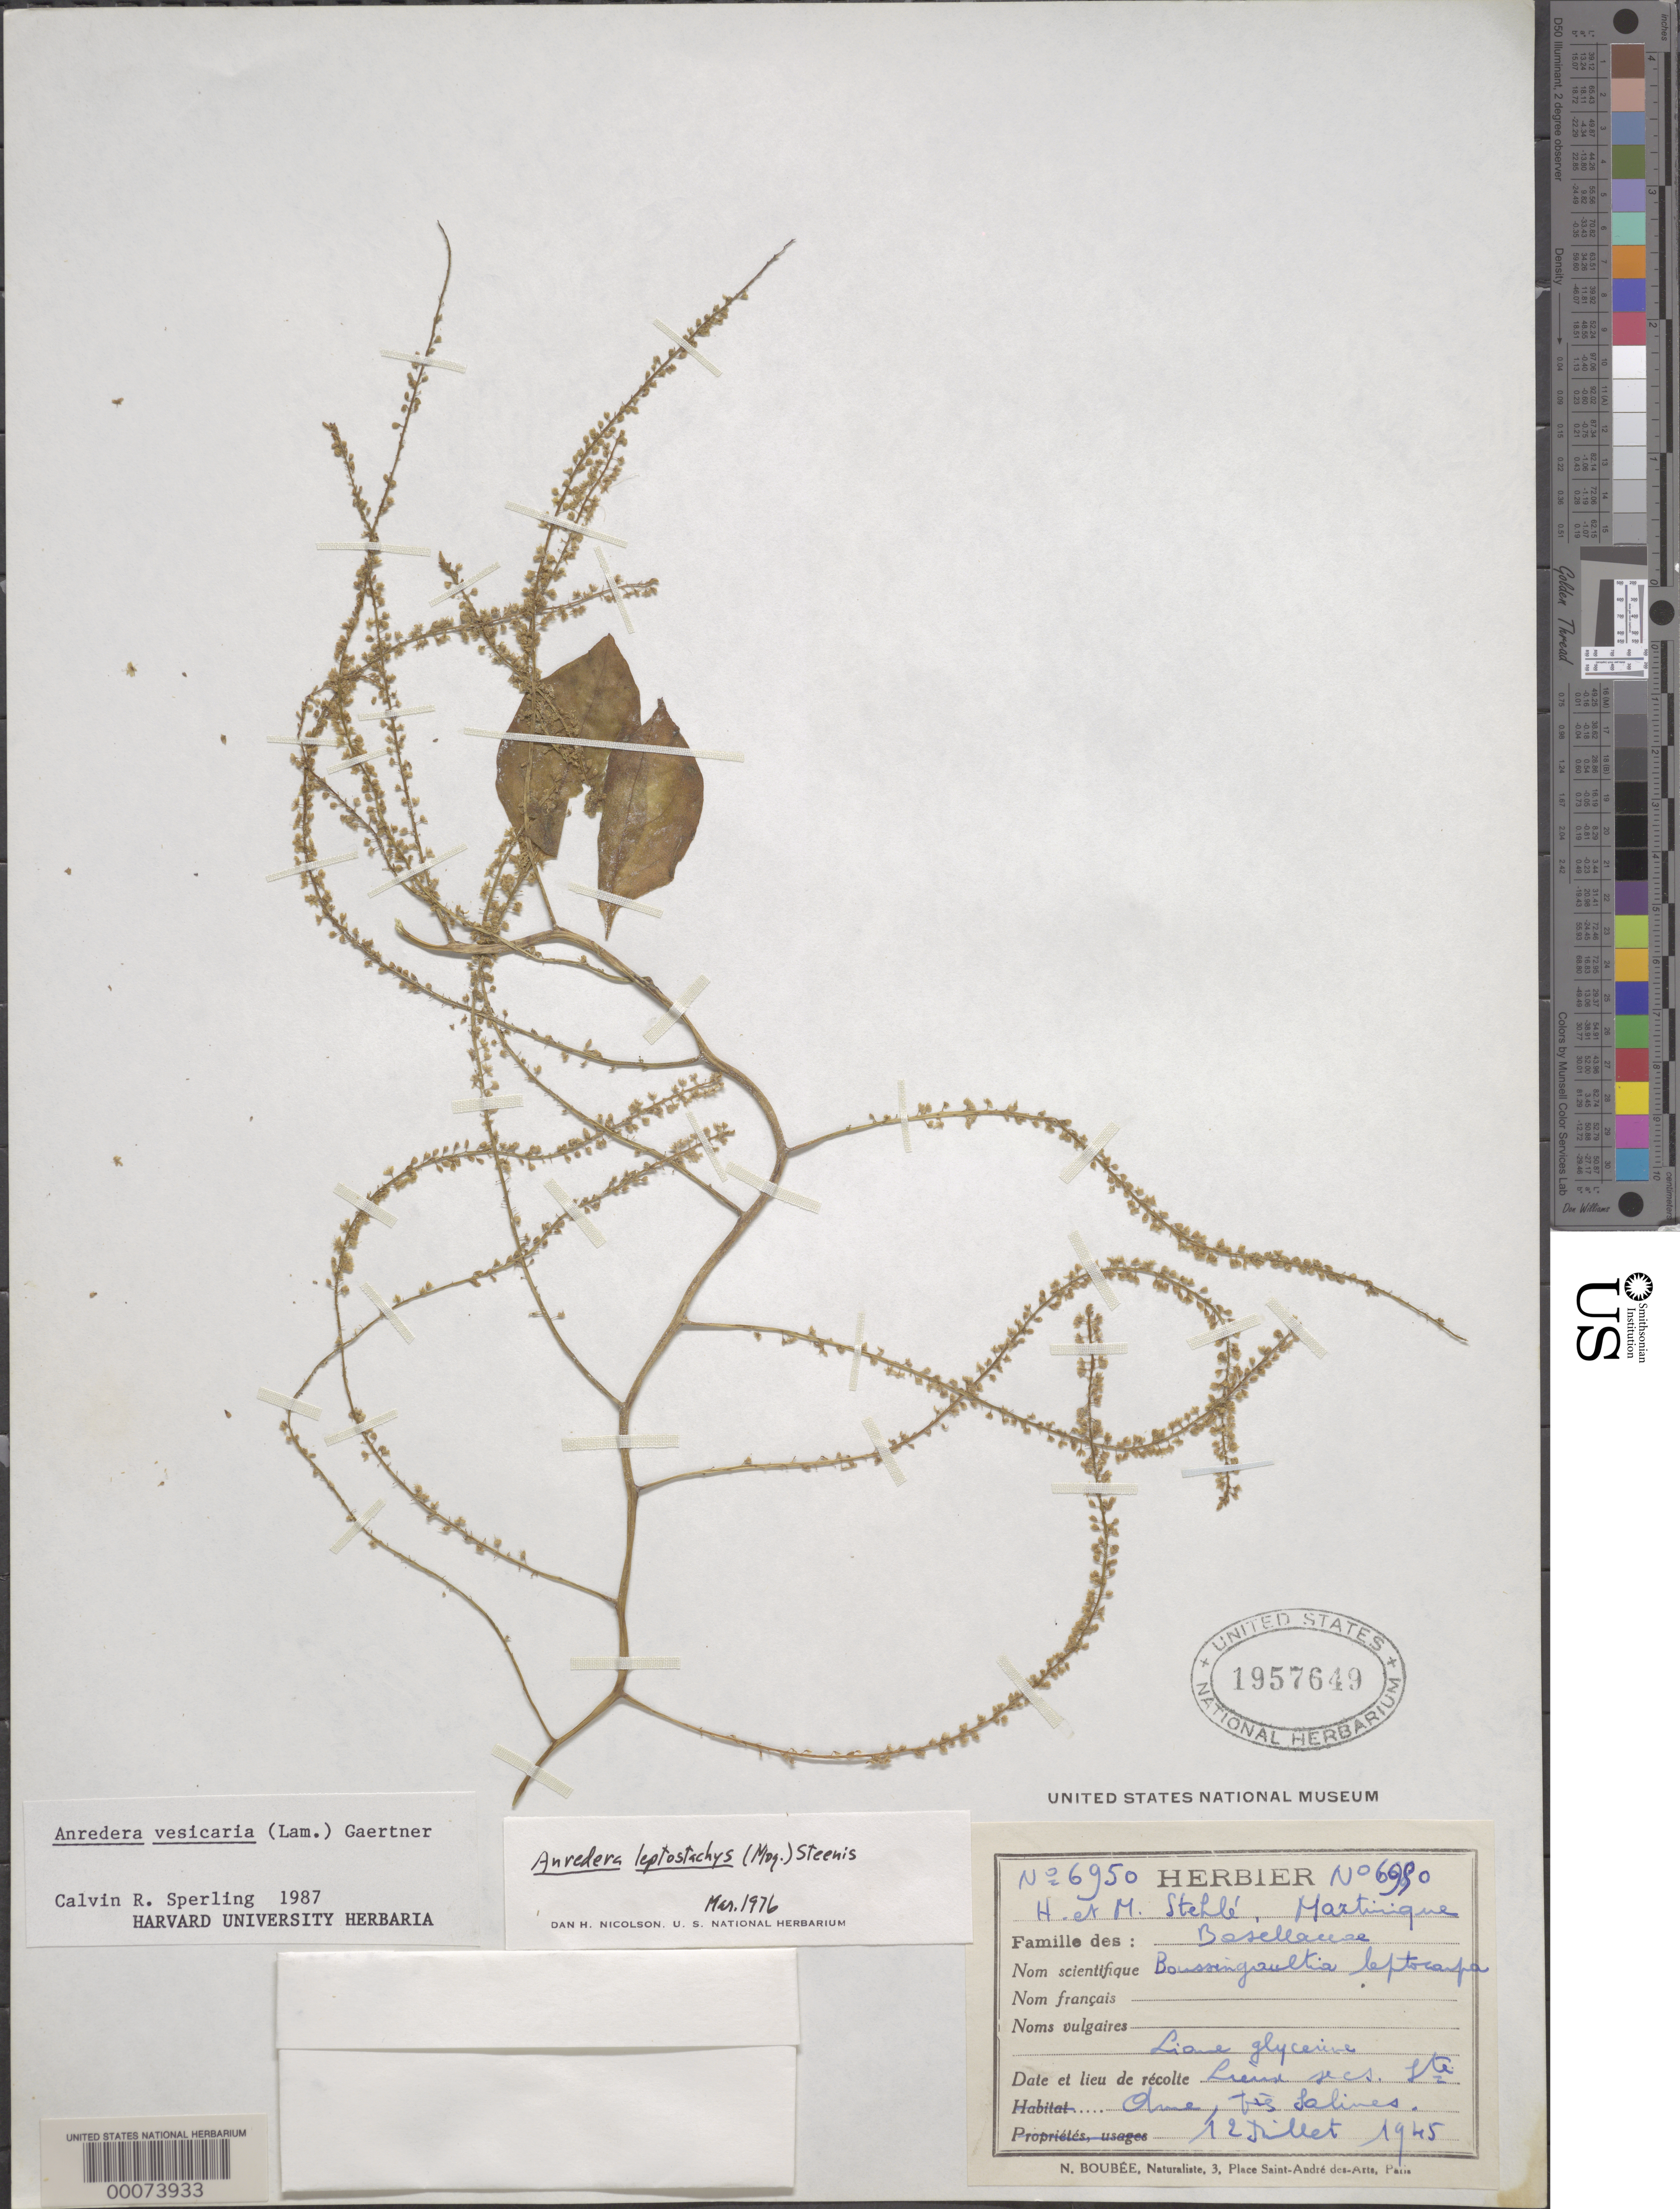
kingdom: Plantae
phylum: Tracheophyta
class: Magnoliopsida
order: Caryophyllales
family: Basellaceae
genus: Anredera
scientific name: Anredera vesicaria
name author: (Lam.) C.F. Gaertn.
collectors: H. Stehlé & M. Stehlé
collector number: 6950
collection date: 1945-07-12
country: Martinique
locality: Lieux secs. Ste. Anne, trés Salines.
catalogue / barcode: US 1957649